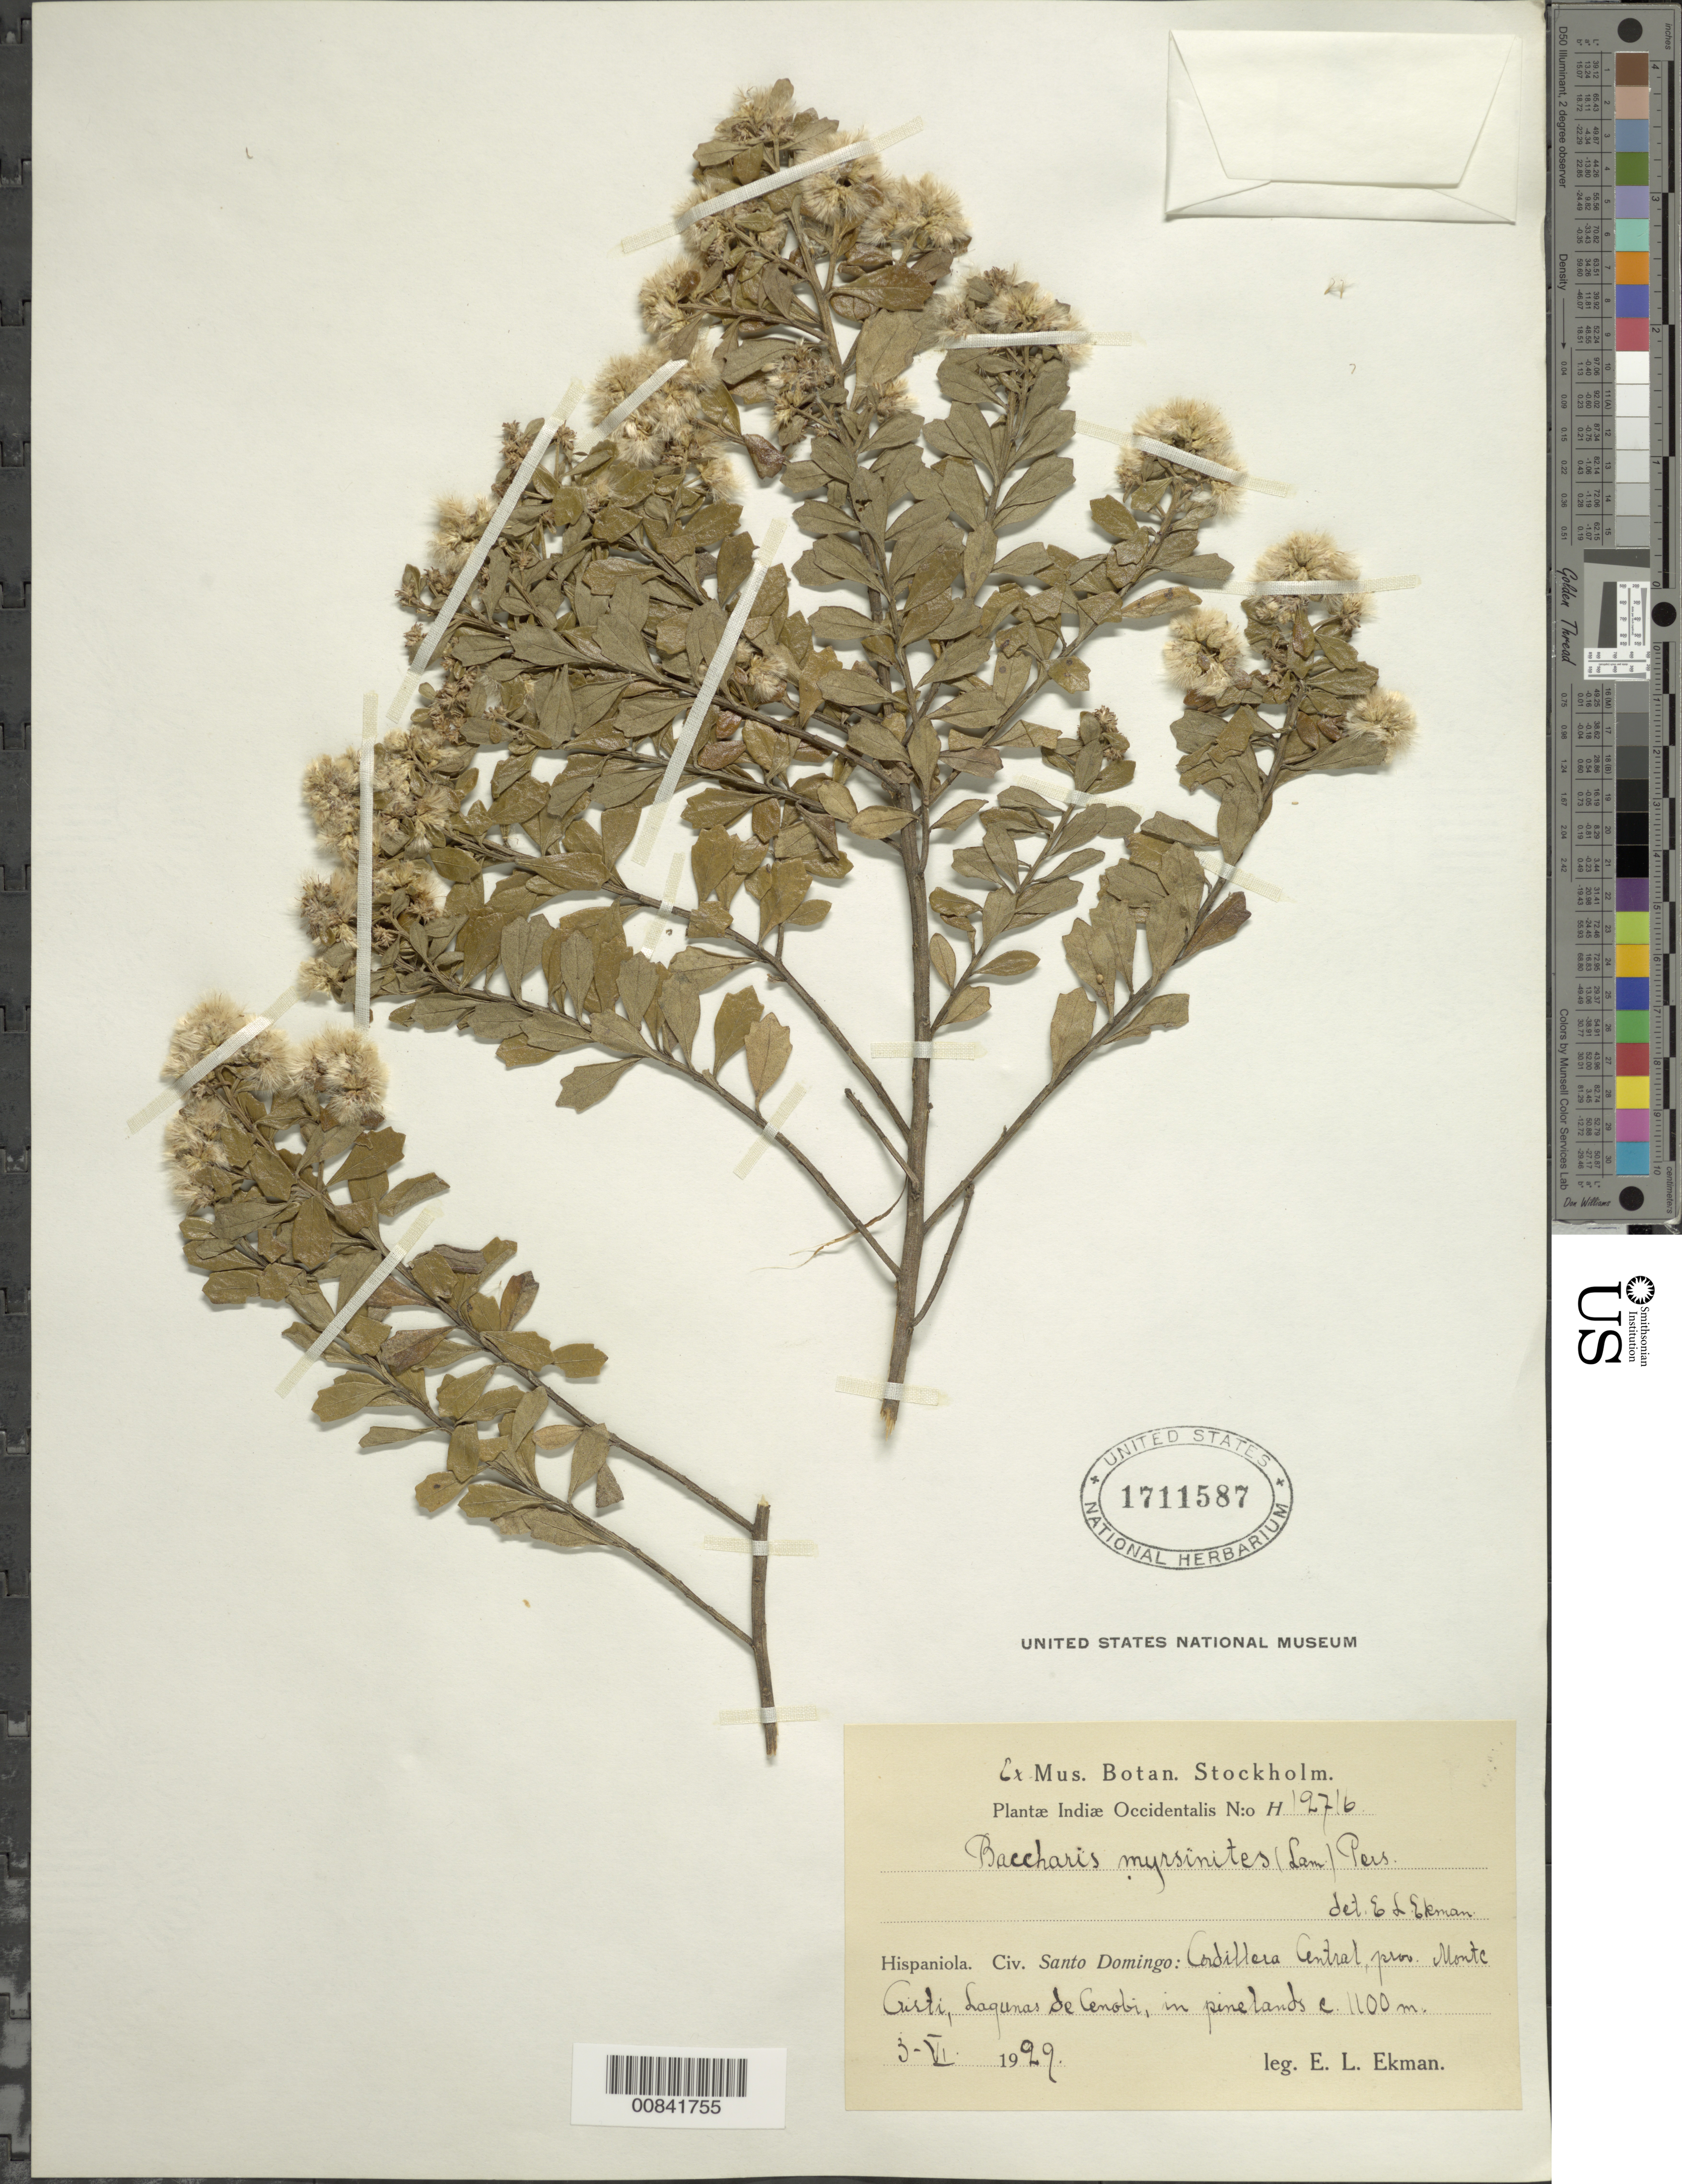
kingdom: Plantae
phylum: Tracheophyta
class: Magnoliopsida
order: Asterales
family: Asteraceae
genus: Baccharis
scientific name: Baccharis myrsinites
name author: Pers.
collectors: E. L. Ekman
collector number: H 12716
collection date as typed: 03 Jun 1929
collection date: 1929-06-03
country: Dominican Republic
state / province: Monte Cristi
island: Hispaniola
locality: Cordillera Central, Lagunas de Cenobi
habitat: In pinelands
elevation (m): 1100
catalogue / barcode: US 1711587